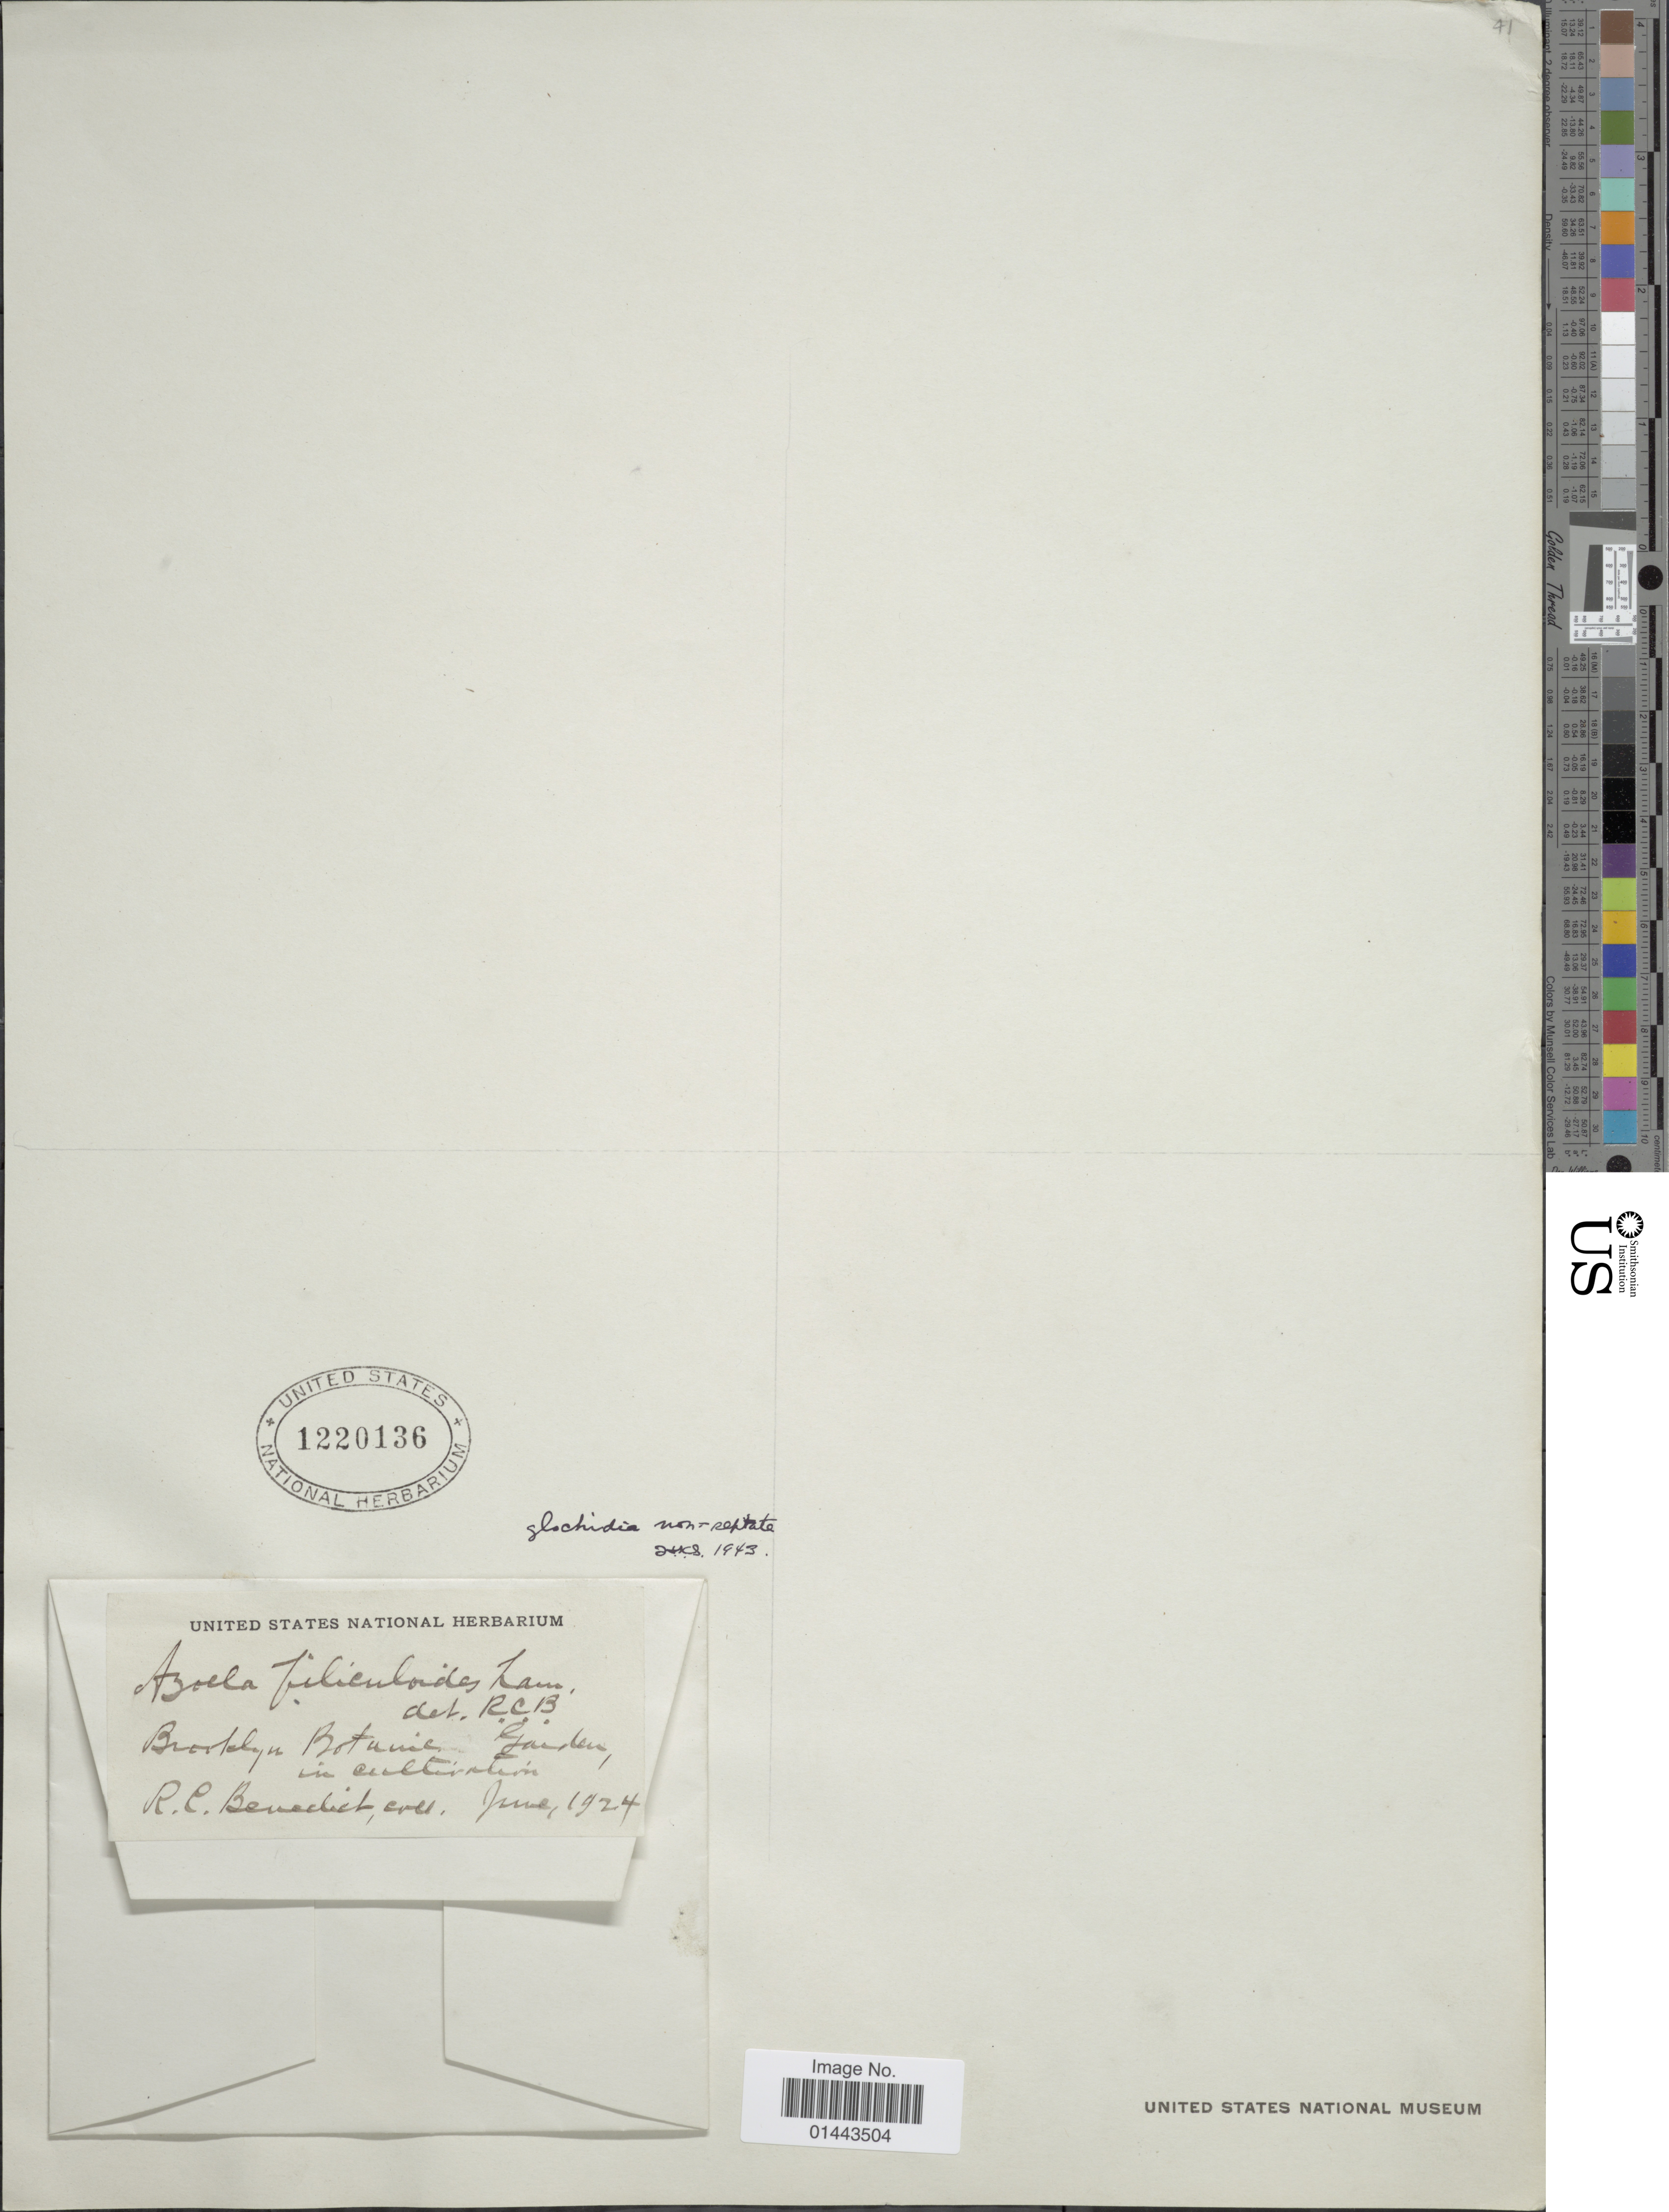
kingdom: Plantae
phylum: Tracheophyta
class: Polypodiopsida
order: Salviniales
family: Salviniaceae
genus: Azolla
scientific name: Azolla filiculoides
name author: Lam.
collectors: R. C. Benedict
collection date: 1924-06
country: United States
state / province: New York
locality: Brooklyn Botanic Garden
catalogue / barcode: US 1220136